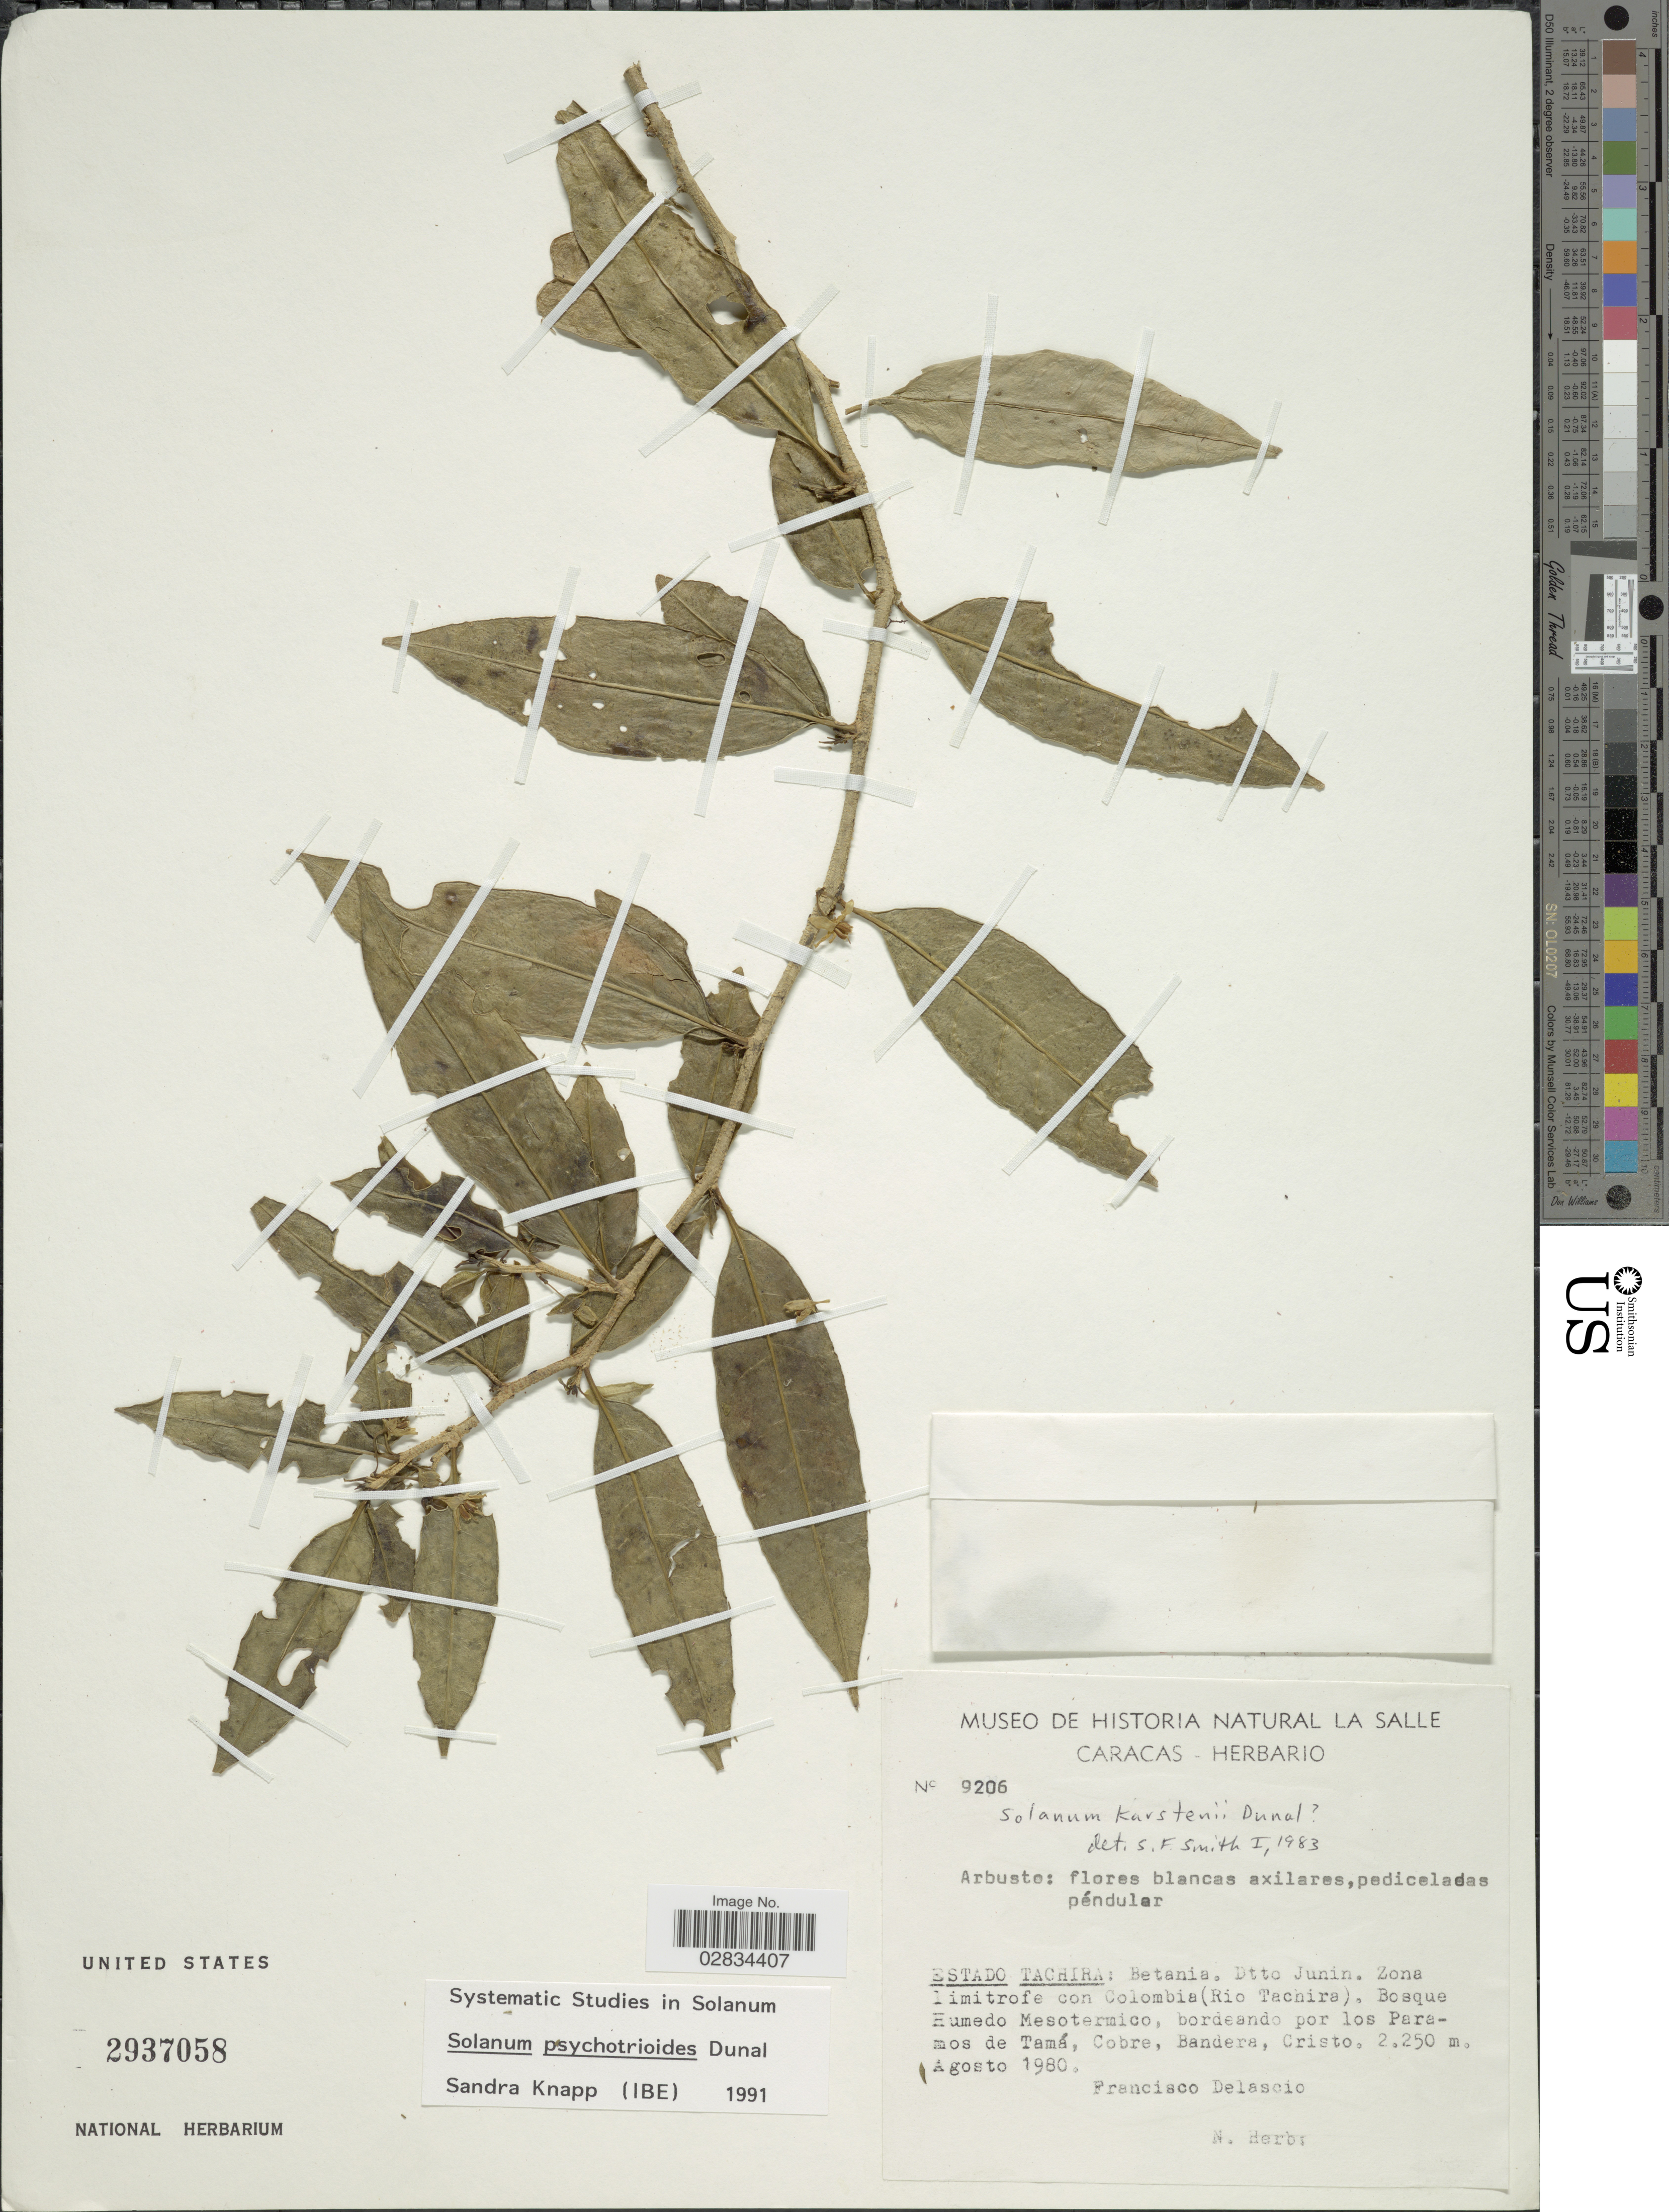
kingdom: Plantae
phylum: Tracheophyta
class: Magnoliopsida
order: Solanales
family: Solanaceae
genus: Solanum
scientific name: Solanum psychotrioides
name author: Dunal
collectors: F. Delascio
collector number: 9206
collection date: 1980-08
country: Venezuela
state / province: Tachira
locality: Estado Tachira: Betania. Dtto. Junin. Zona limitrofe con Colombia (Rio Tachira).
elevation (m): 2250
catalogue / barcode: US 2937058